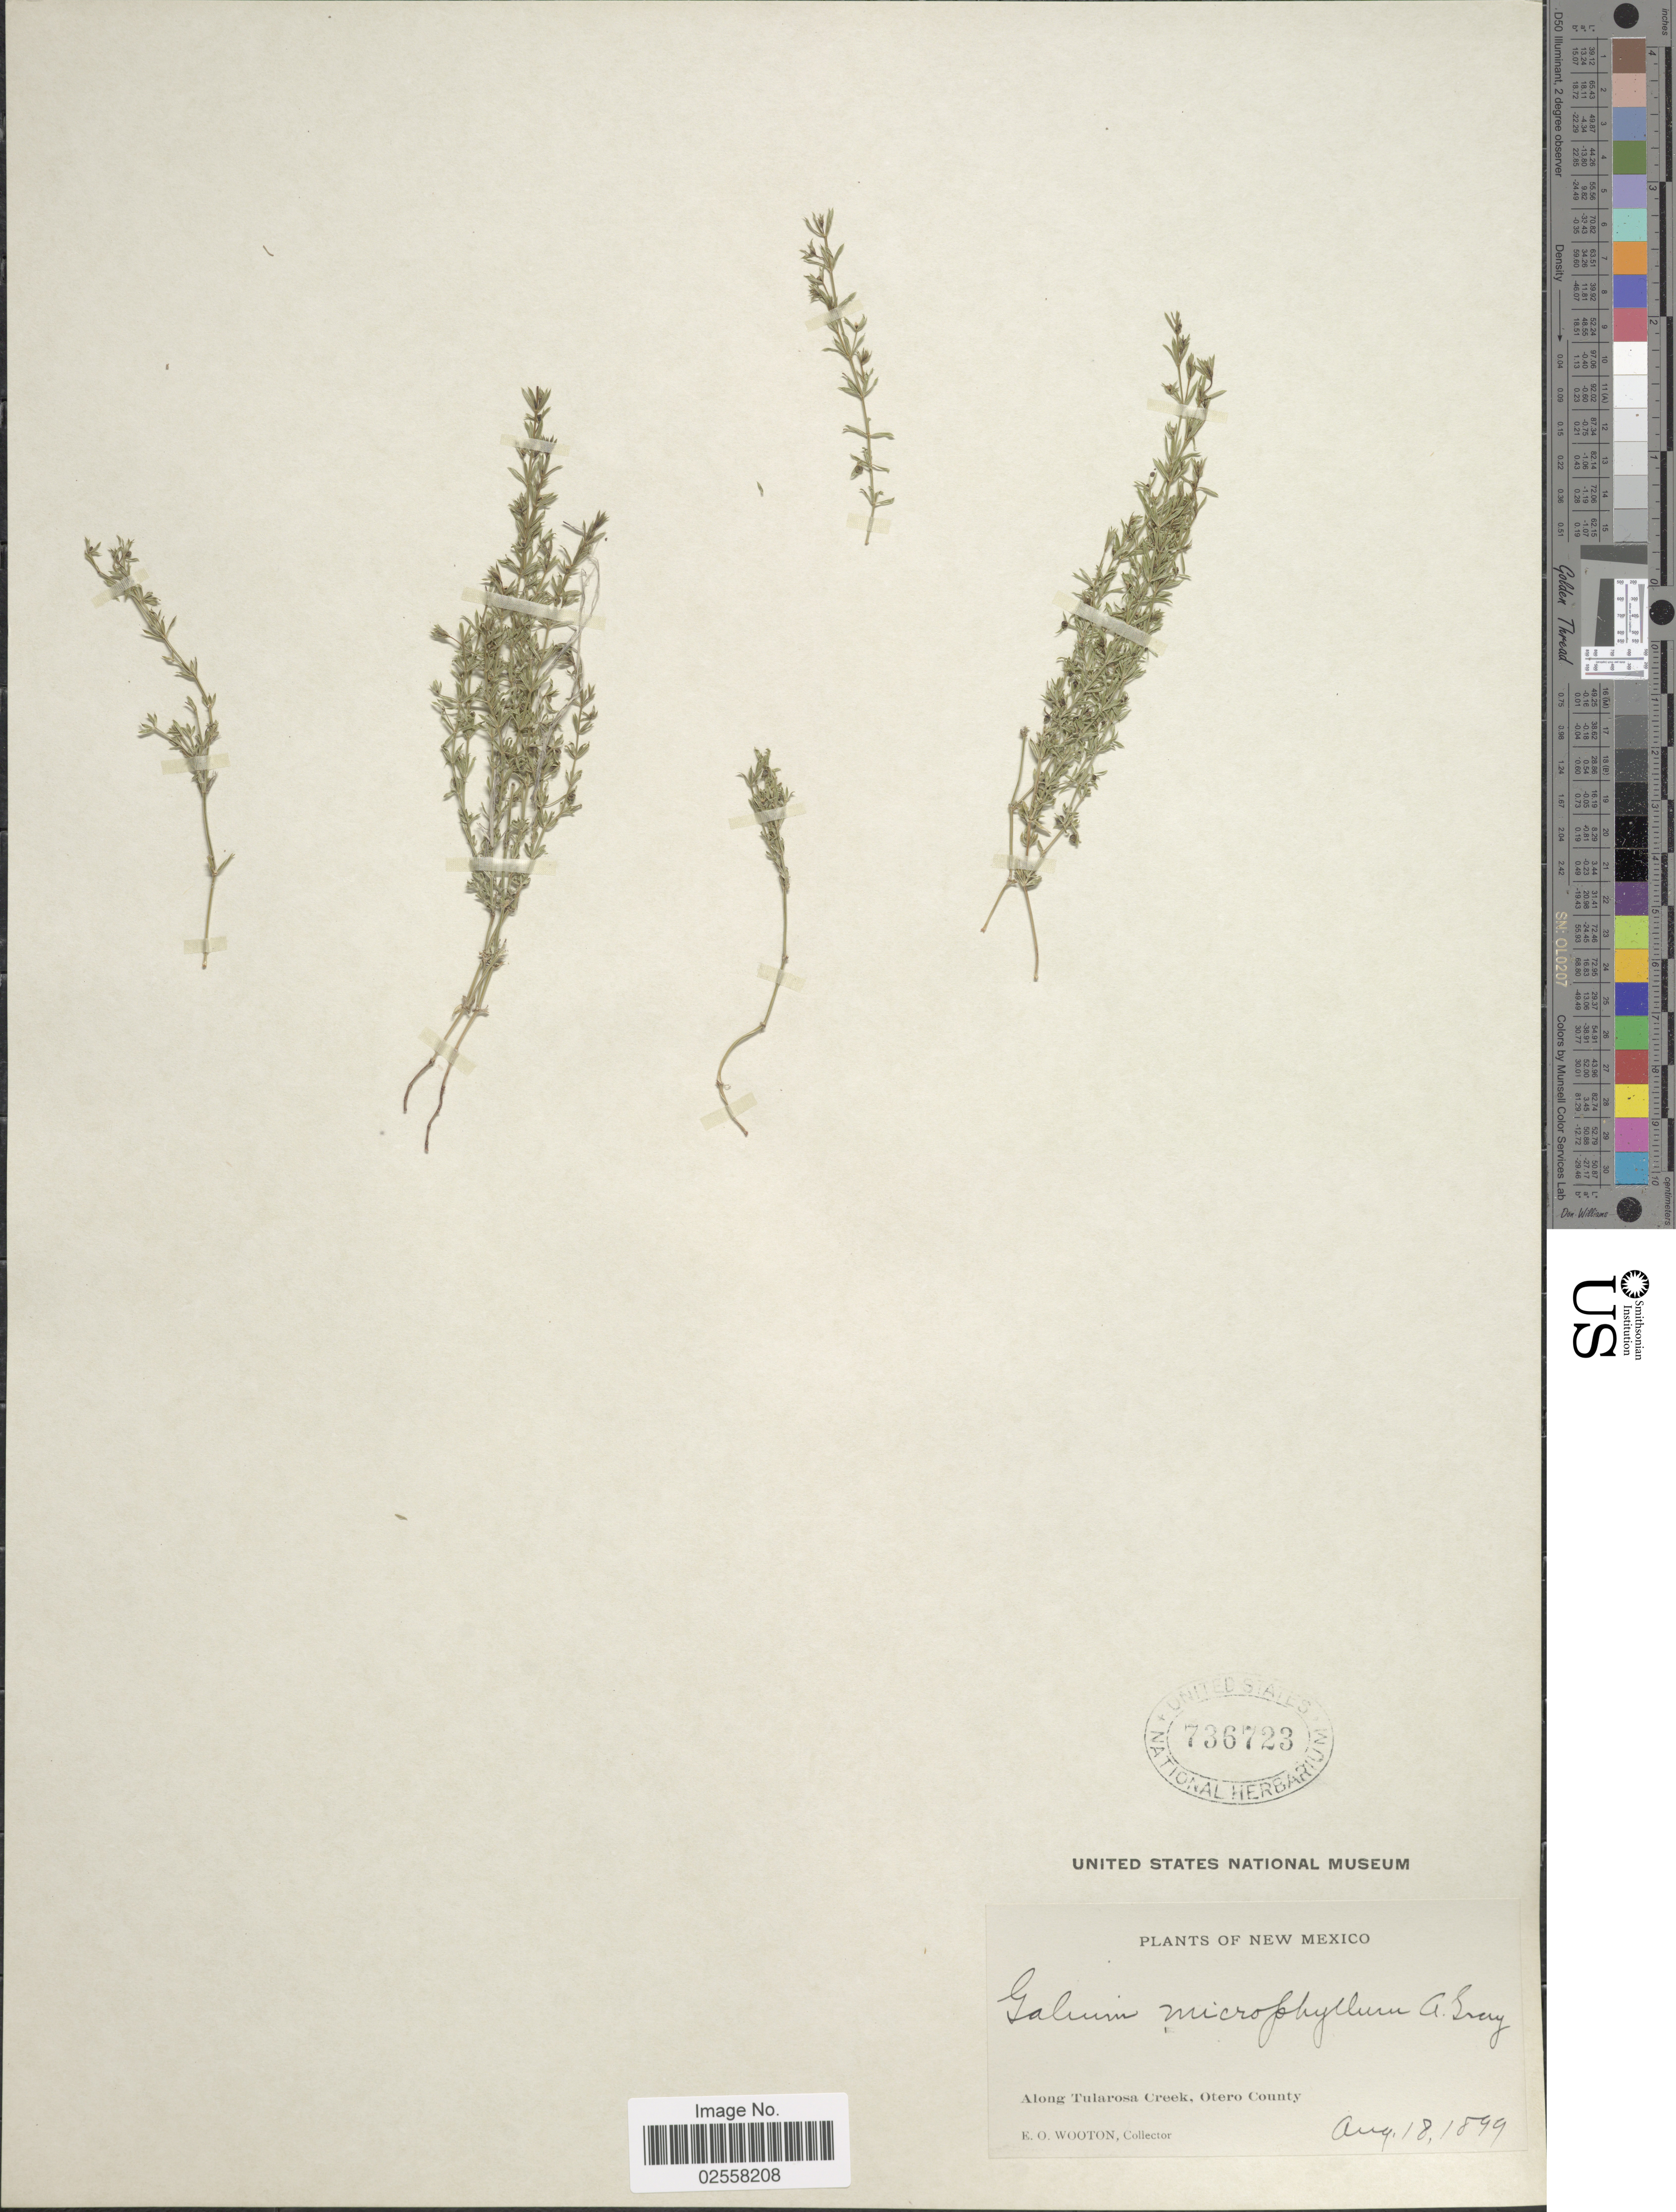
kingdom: Plantae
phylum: Tracheophyta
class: Magnoliopsida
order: Gentianales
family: Rubiaceae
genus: Galium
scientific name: Galium microphyllum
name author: A. Gray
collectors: E. O. Wooton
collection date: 1899-08-18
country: United States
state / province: New Mexico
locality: Along Tularosa Creek, Otero County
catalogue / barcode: US 736723